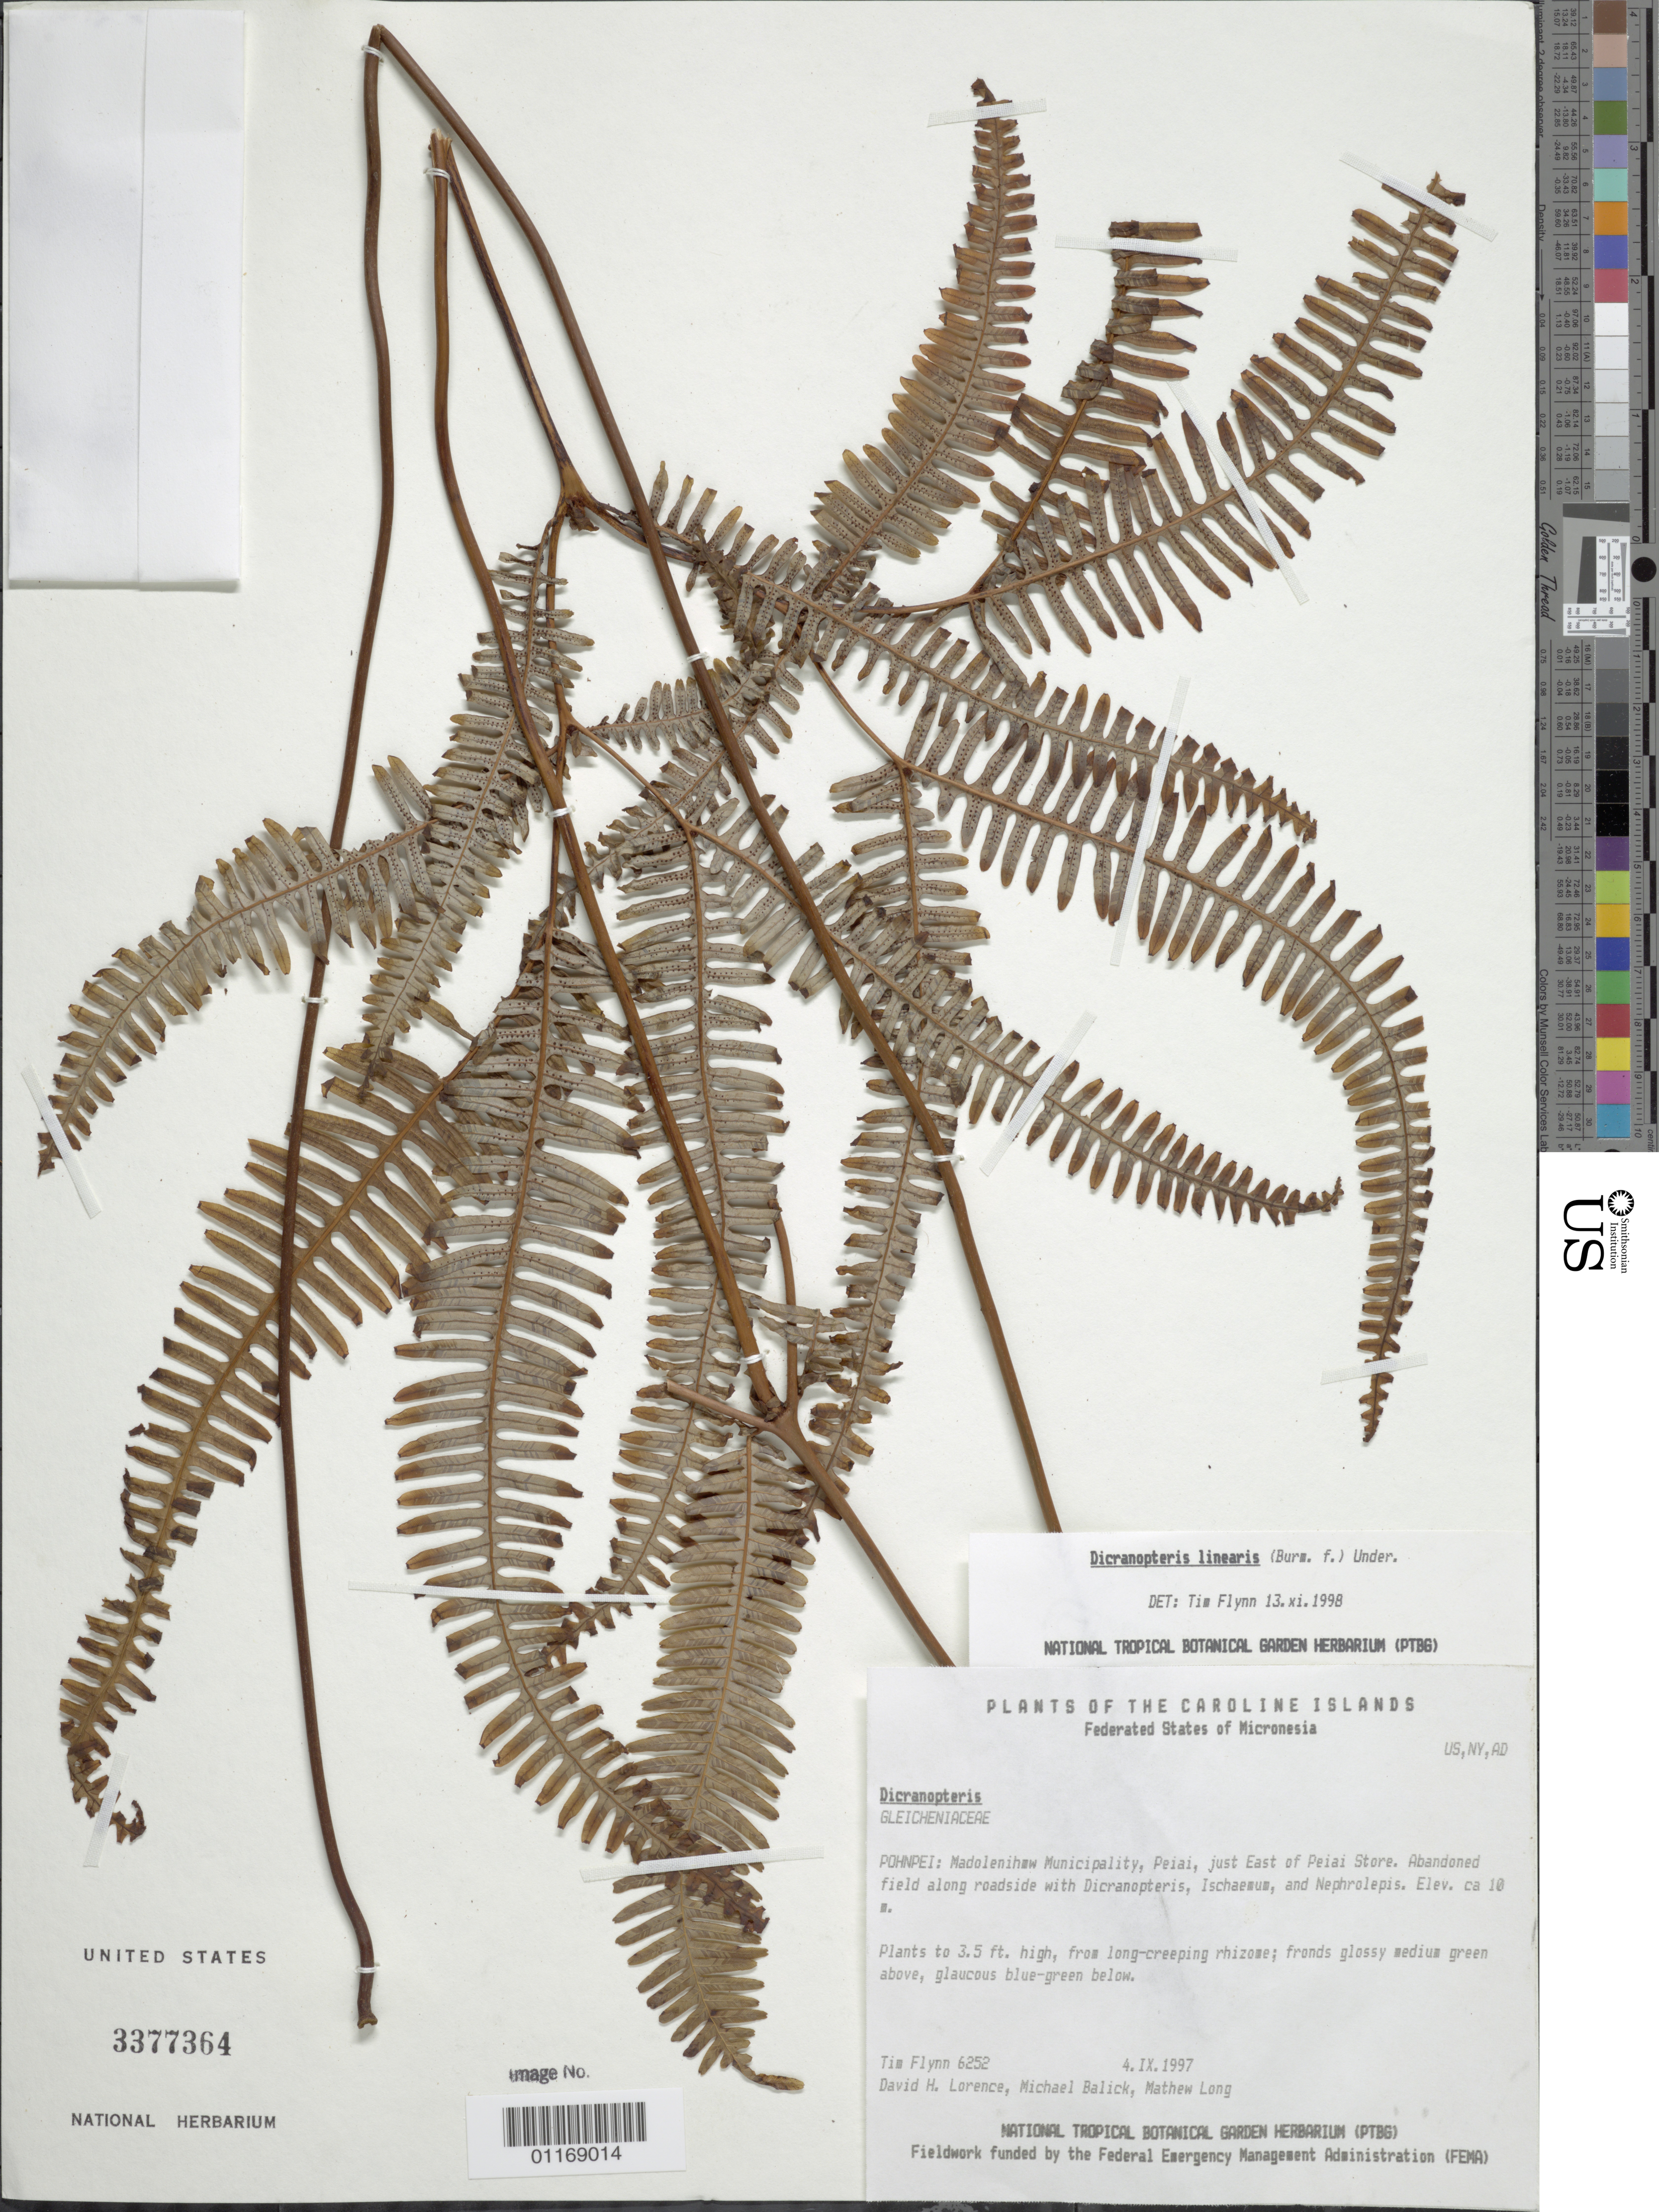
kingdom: Plantae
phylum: Tracheophyta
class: Polypodiopsida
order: Gleicheniales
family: Gleicheniaceae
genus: Dicranopteris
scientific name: Dicranopteris linearis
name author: (Burm. f.) Underw.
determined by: Flynn, T. W.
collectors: T. W. Flynn, D. Lorence, M. J. Balick & M. Long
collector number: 6252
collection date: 1997-09-04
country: Micronesia, Federated States of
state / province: Pohnpei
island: Pohnpei [Ponape]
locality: Madolenihmw Municipality, Peiai, just East of Peiai store.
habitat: Abandoned field.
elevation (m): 10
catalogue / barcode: US 3377364